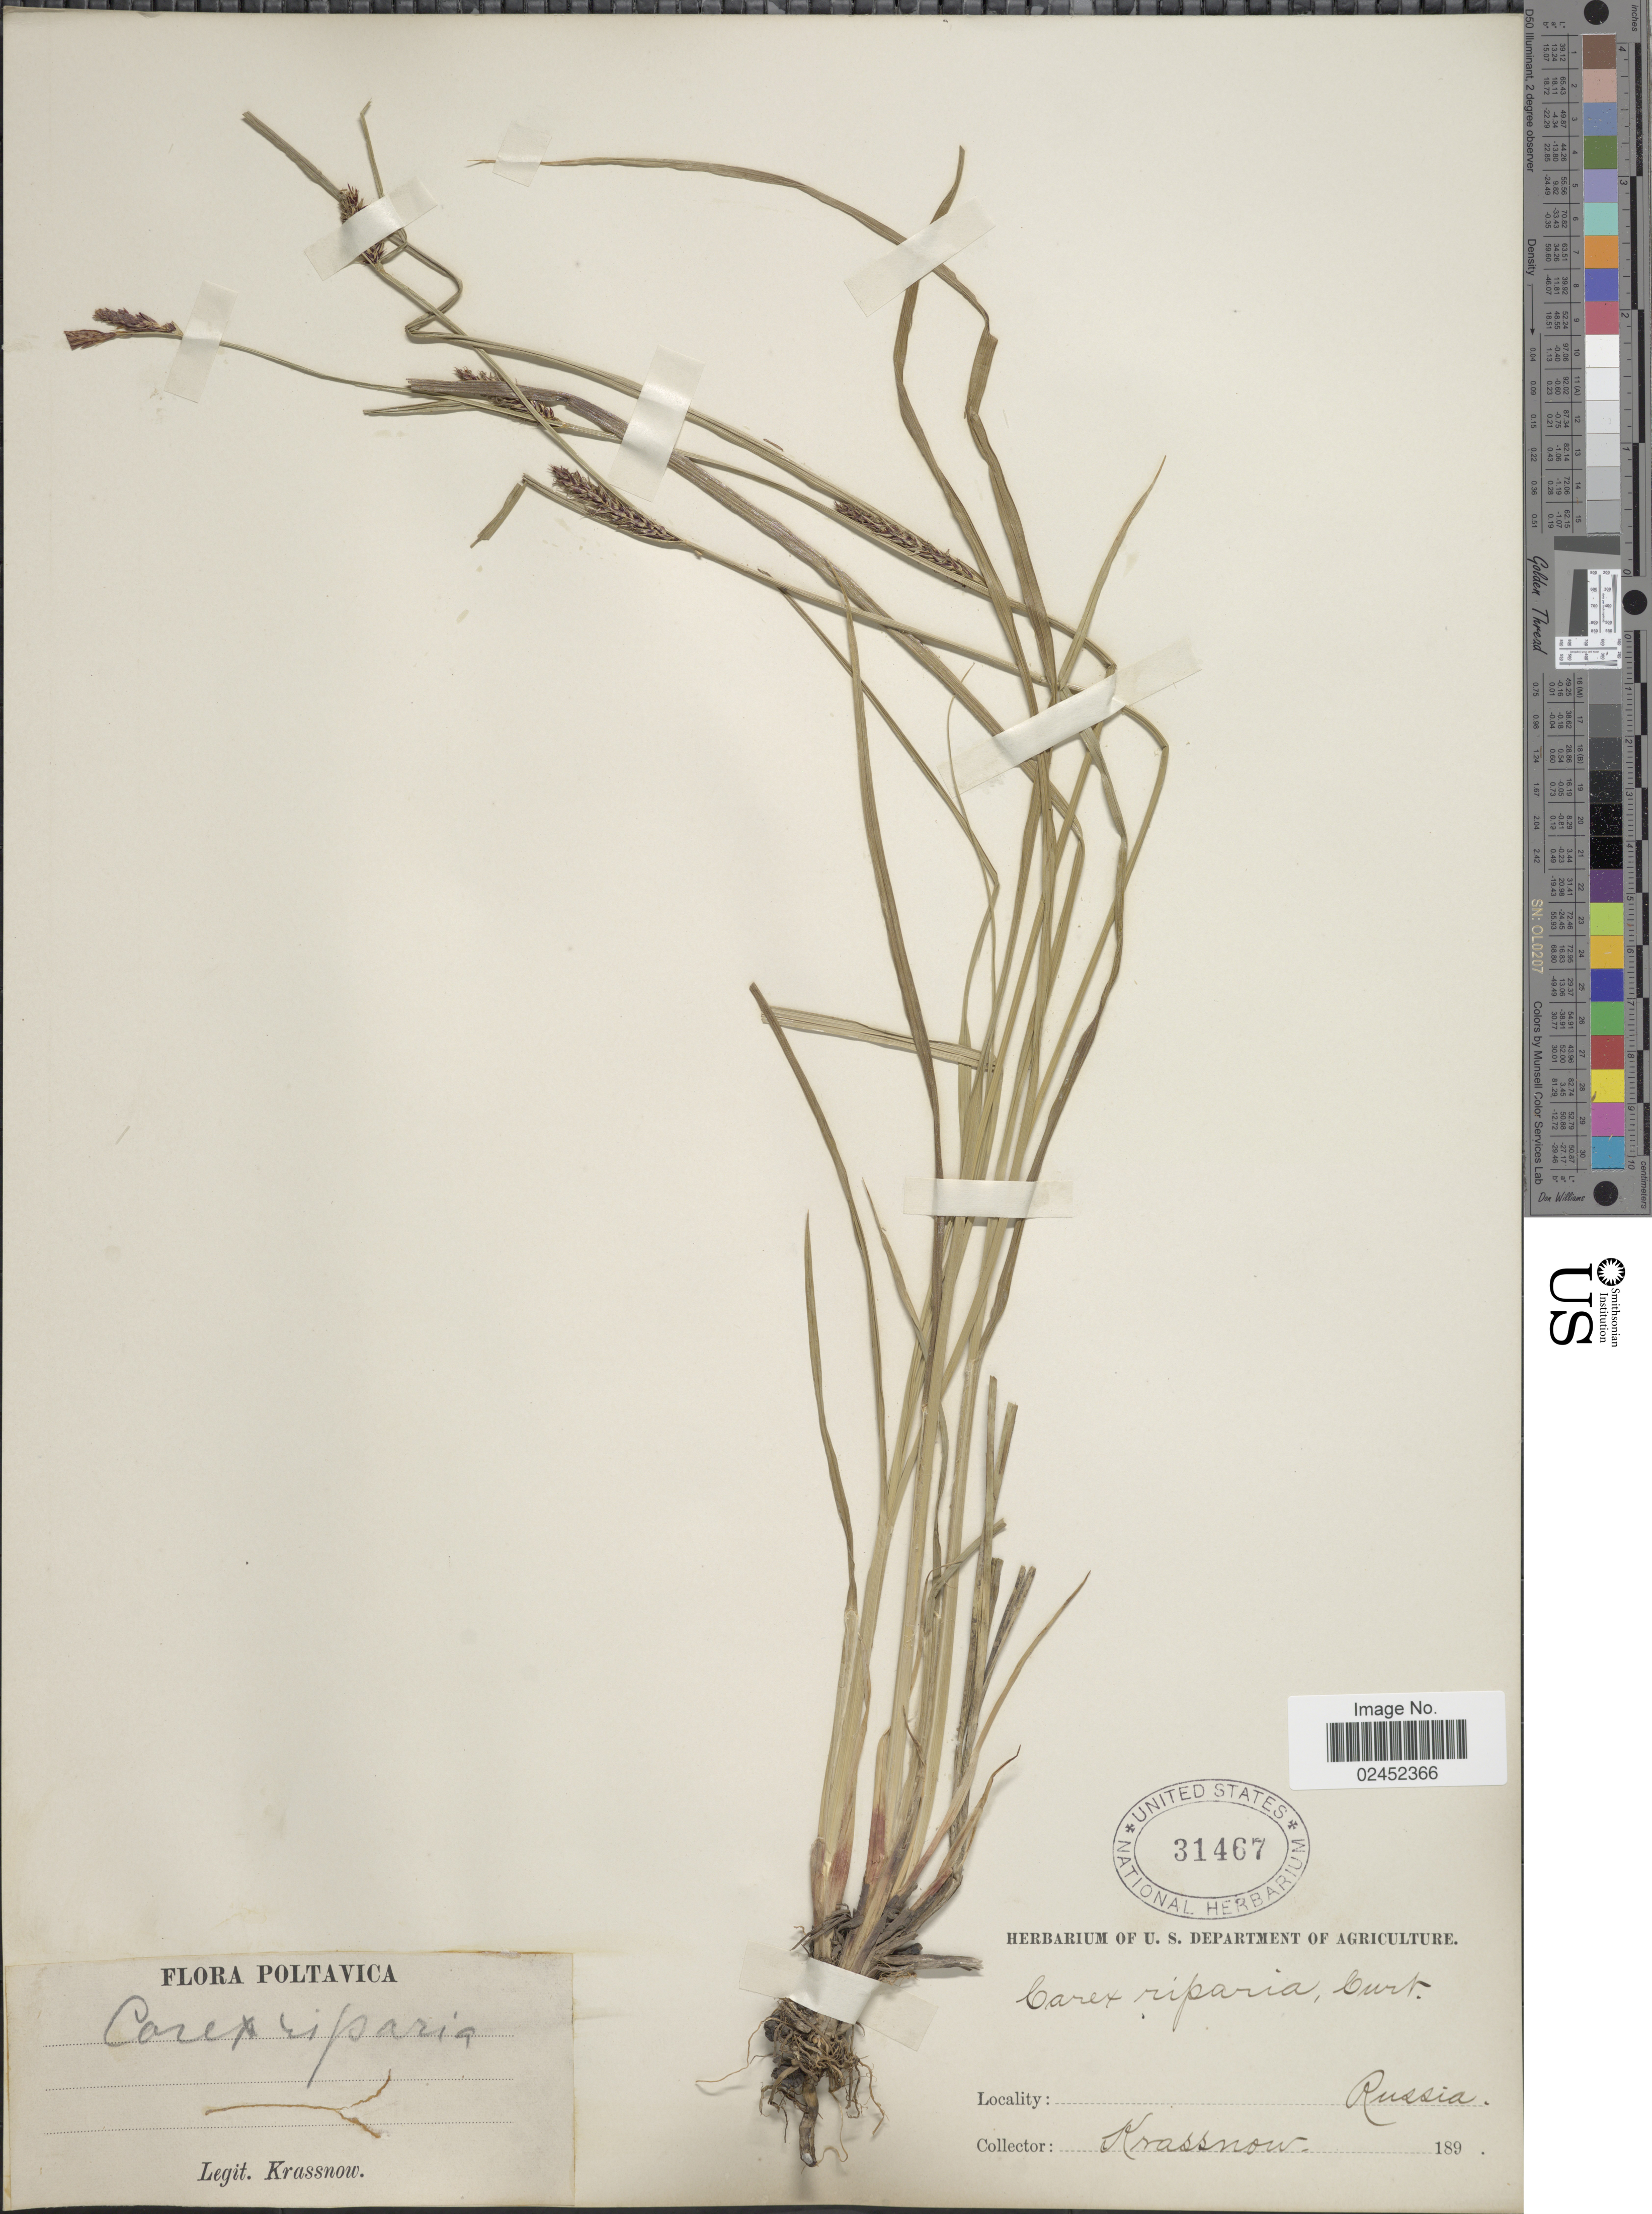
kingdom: Plantae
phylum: Tracheophyta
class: Liliopsida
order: Poales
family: Cyperaceae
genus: Carex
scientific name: Carex riparia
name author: Curtis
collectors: -. Krassnow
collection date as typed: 189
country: Ukraine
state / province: Poltava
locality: Russia, Poltavica.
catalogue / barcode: US 31467